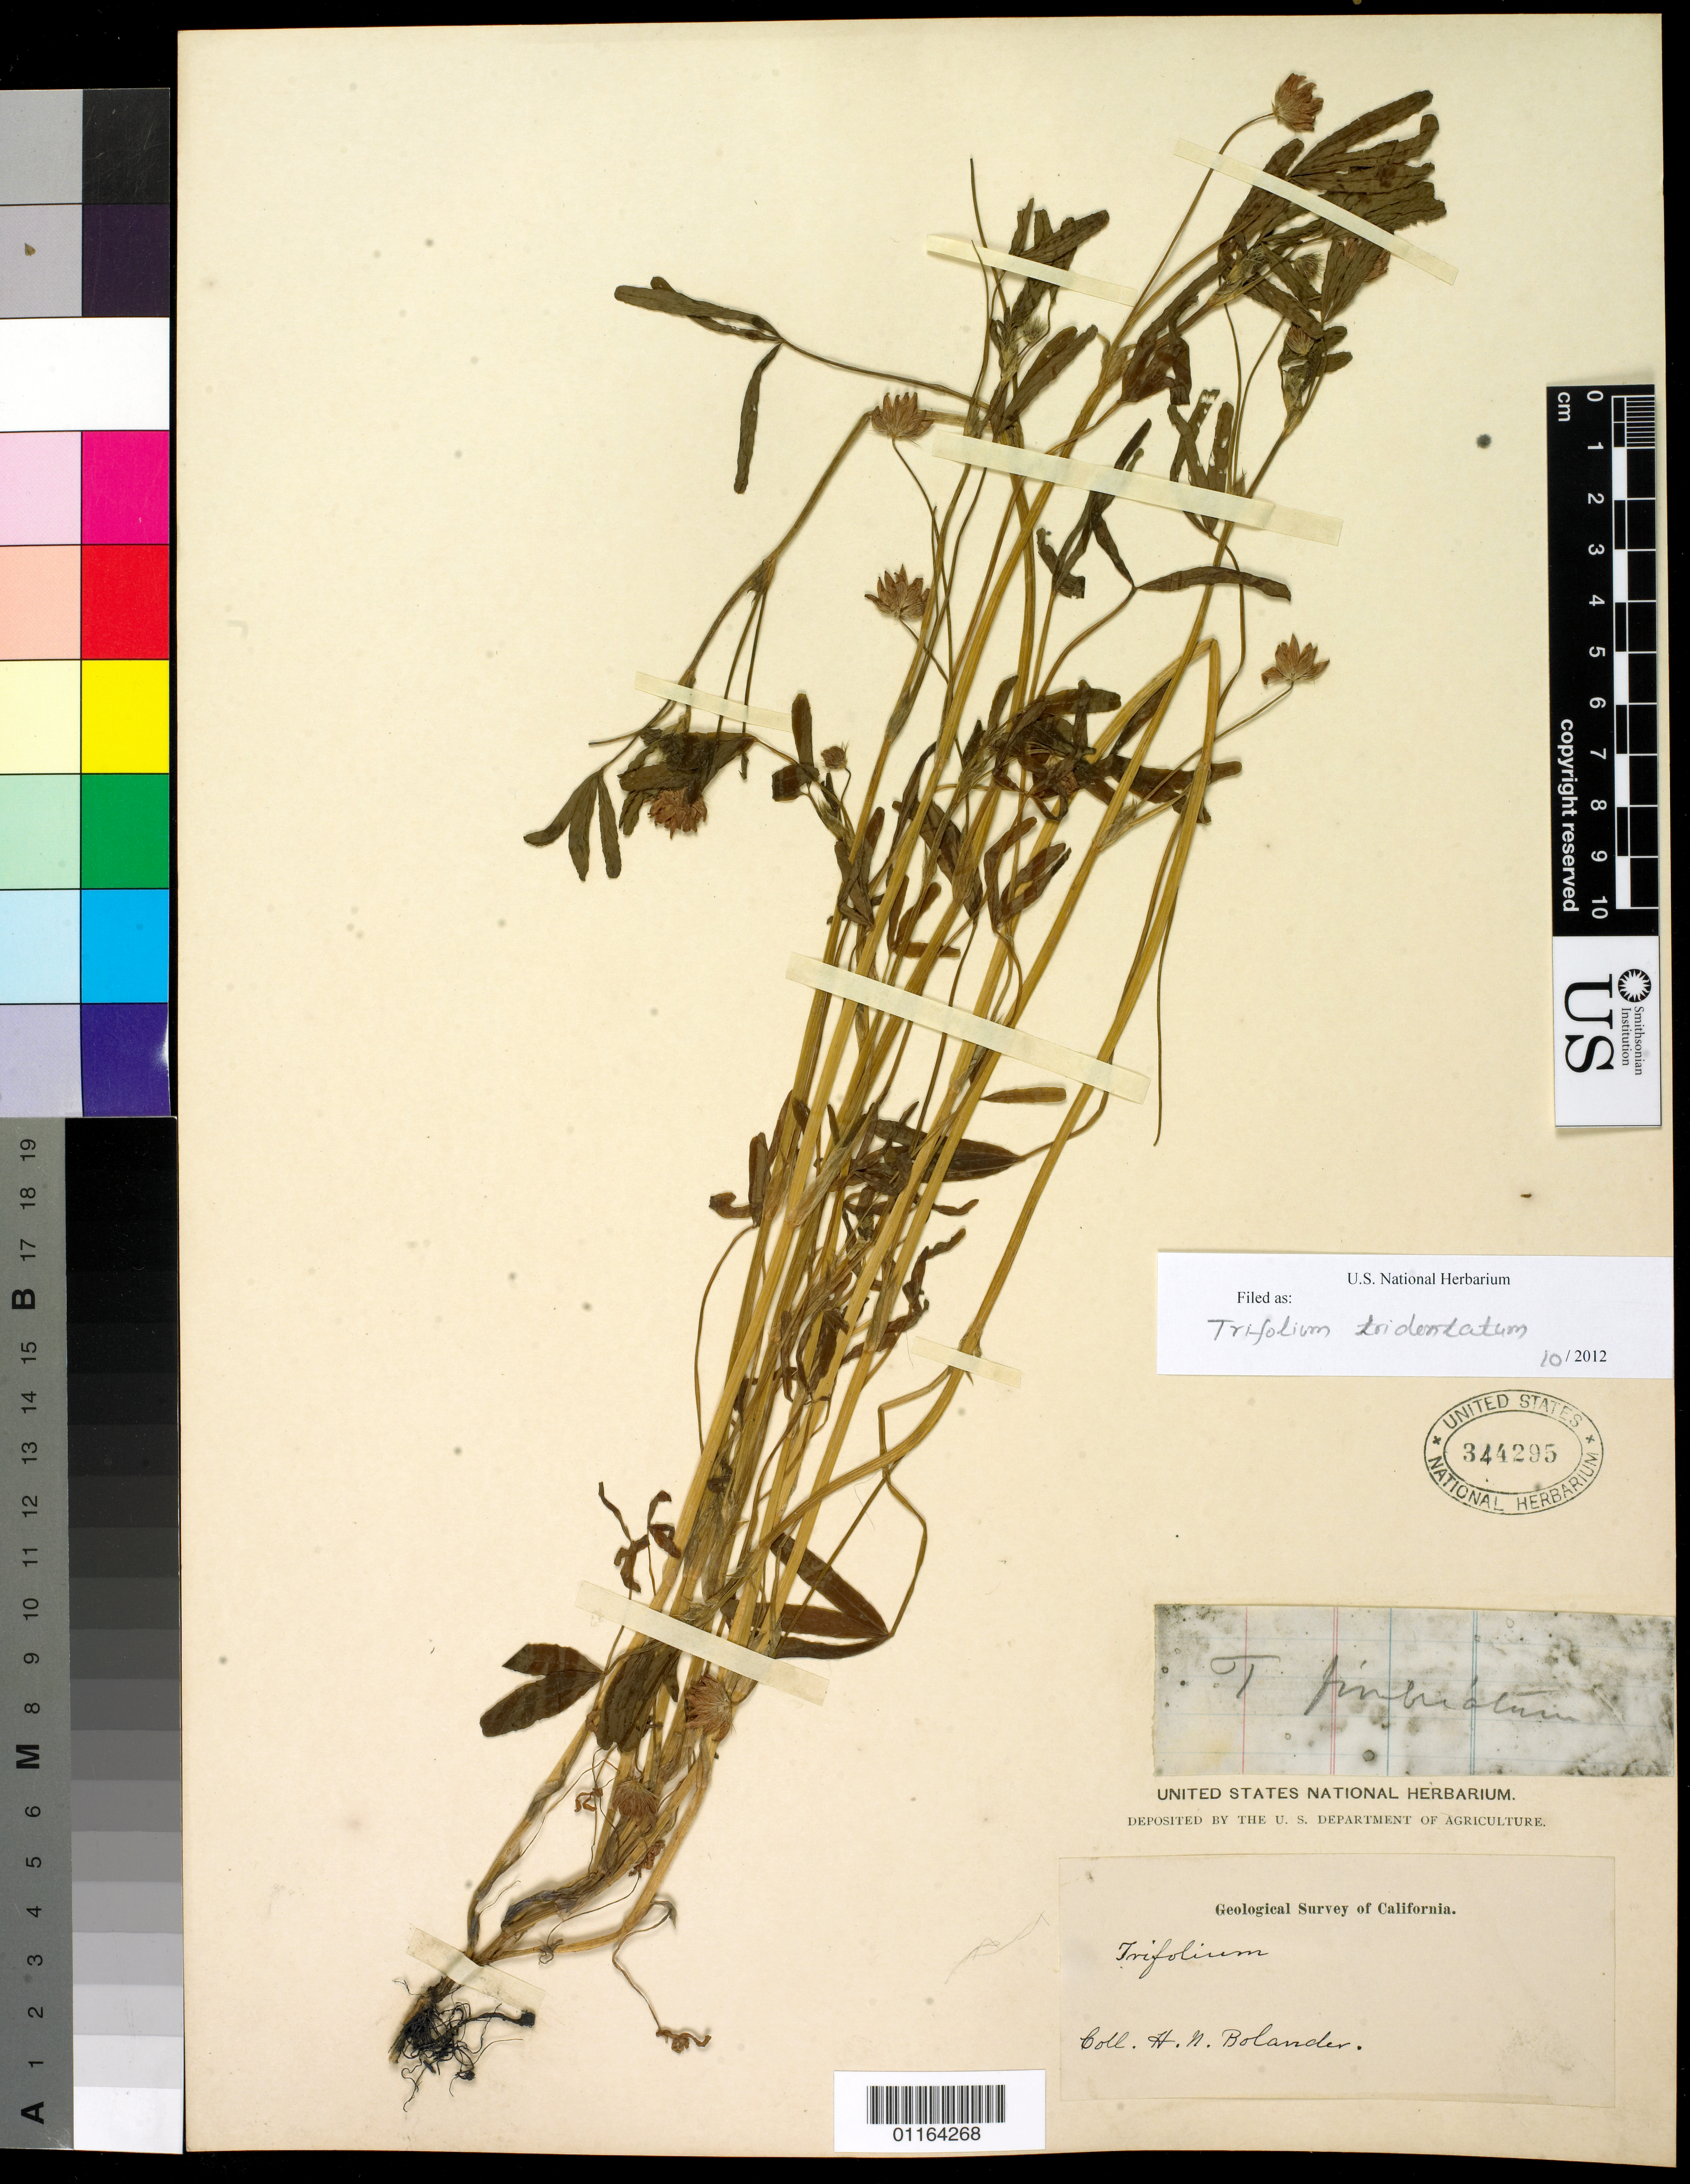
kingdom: Plantae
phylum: Tracheophyta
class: Magnoliopsida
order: Fabales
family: Fabaceae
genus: Trifolium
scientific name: Trifolium tridentatum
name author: Lindl.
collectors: H. Bolander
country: United States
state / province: California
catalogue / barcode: US 344295